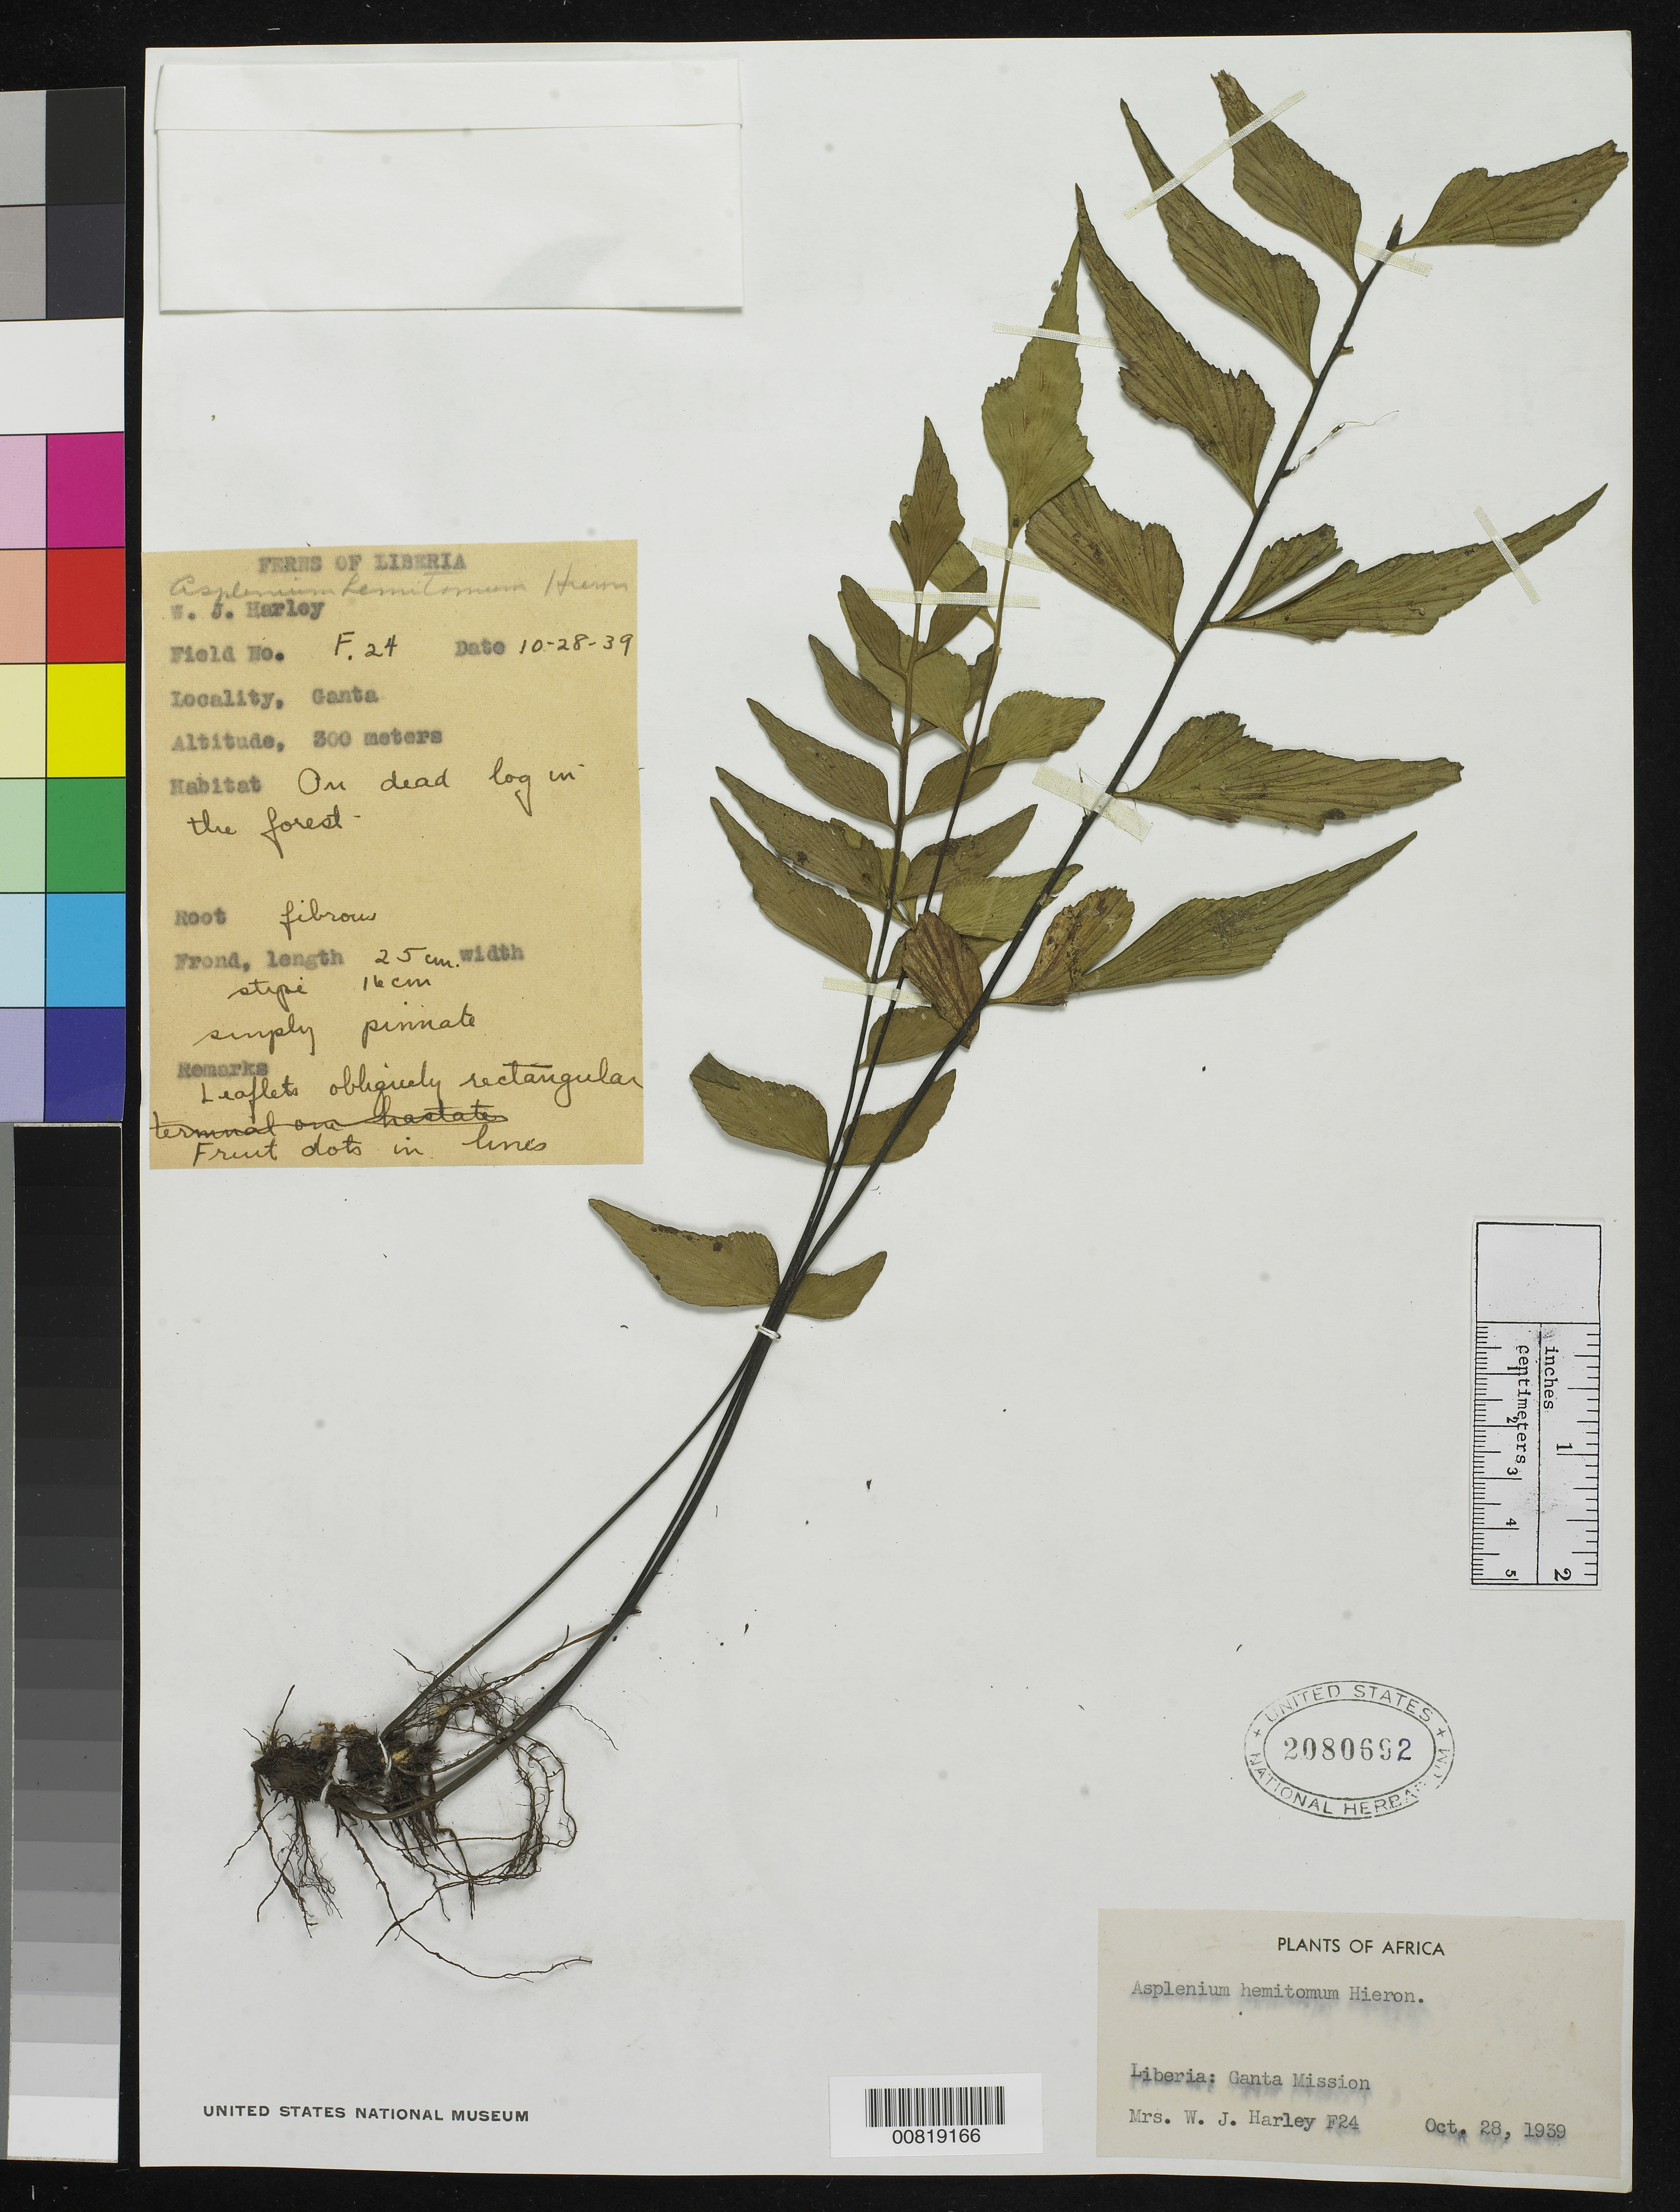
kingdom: Plantae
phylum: Tracheophyta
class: Polypodiopsida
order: Polypodiales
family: Aspleniaceae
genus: Asplenium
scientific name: Asplenium hemitomum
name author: Hieron.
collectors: W. Harley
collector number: f.24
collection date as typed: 28 Oct 1939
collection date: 1939-10-28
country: Liberia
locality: Ganta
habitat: Forest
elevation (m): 300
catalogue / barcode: US 2080692